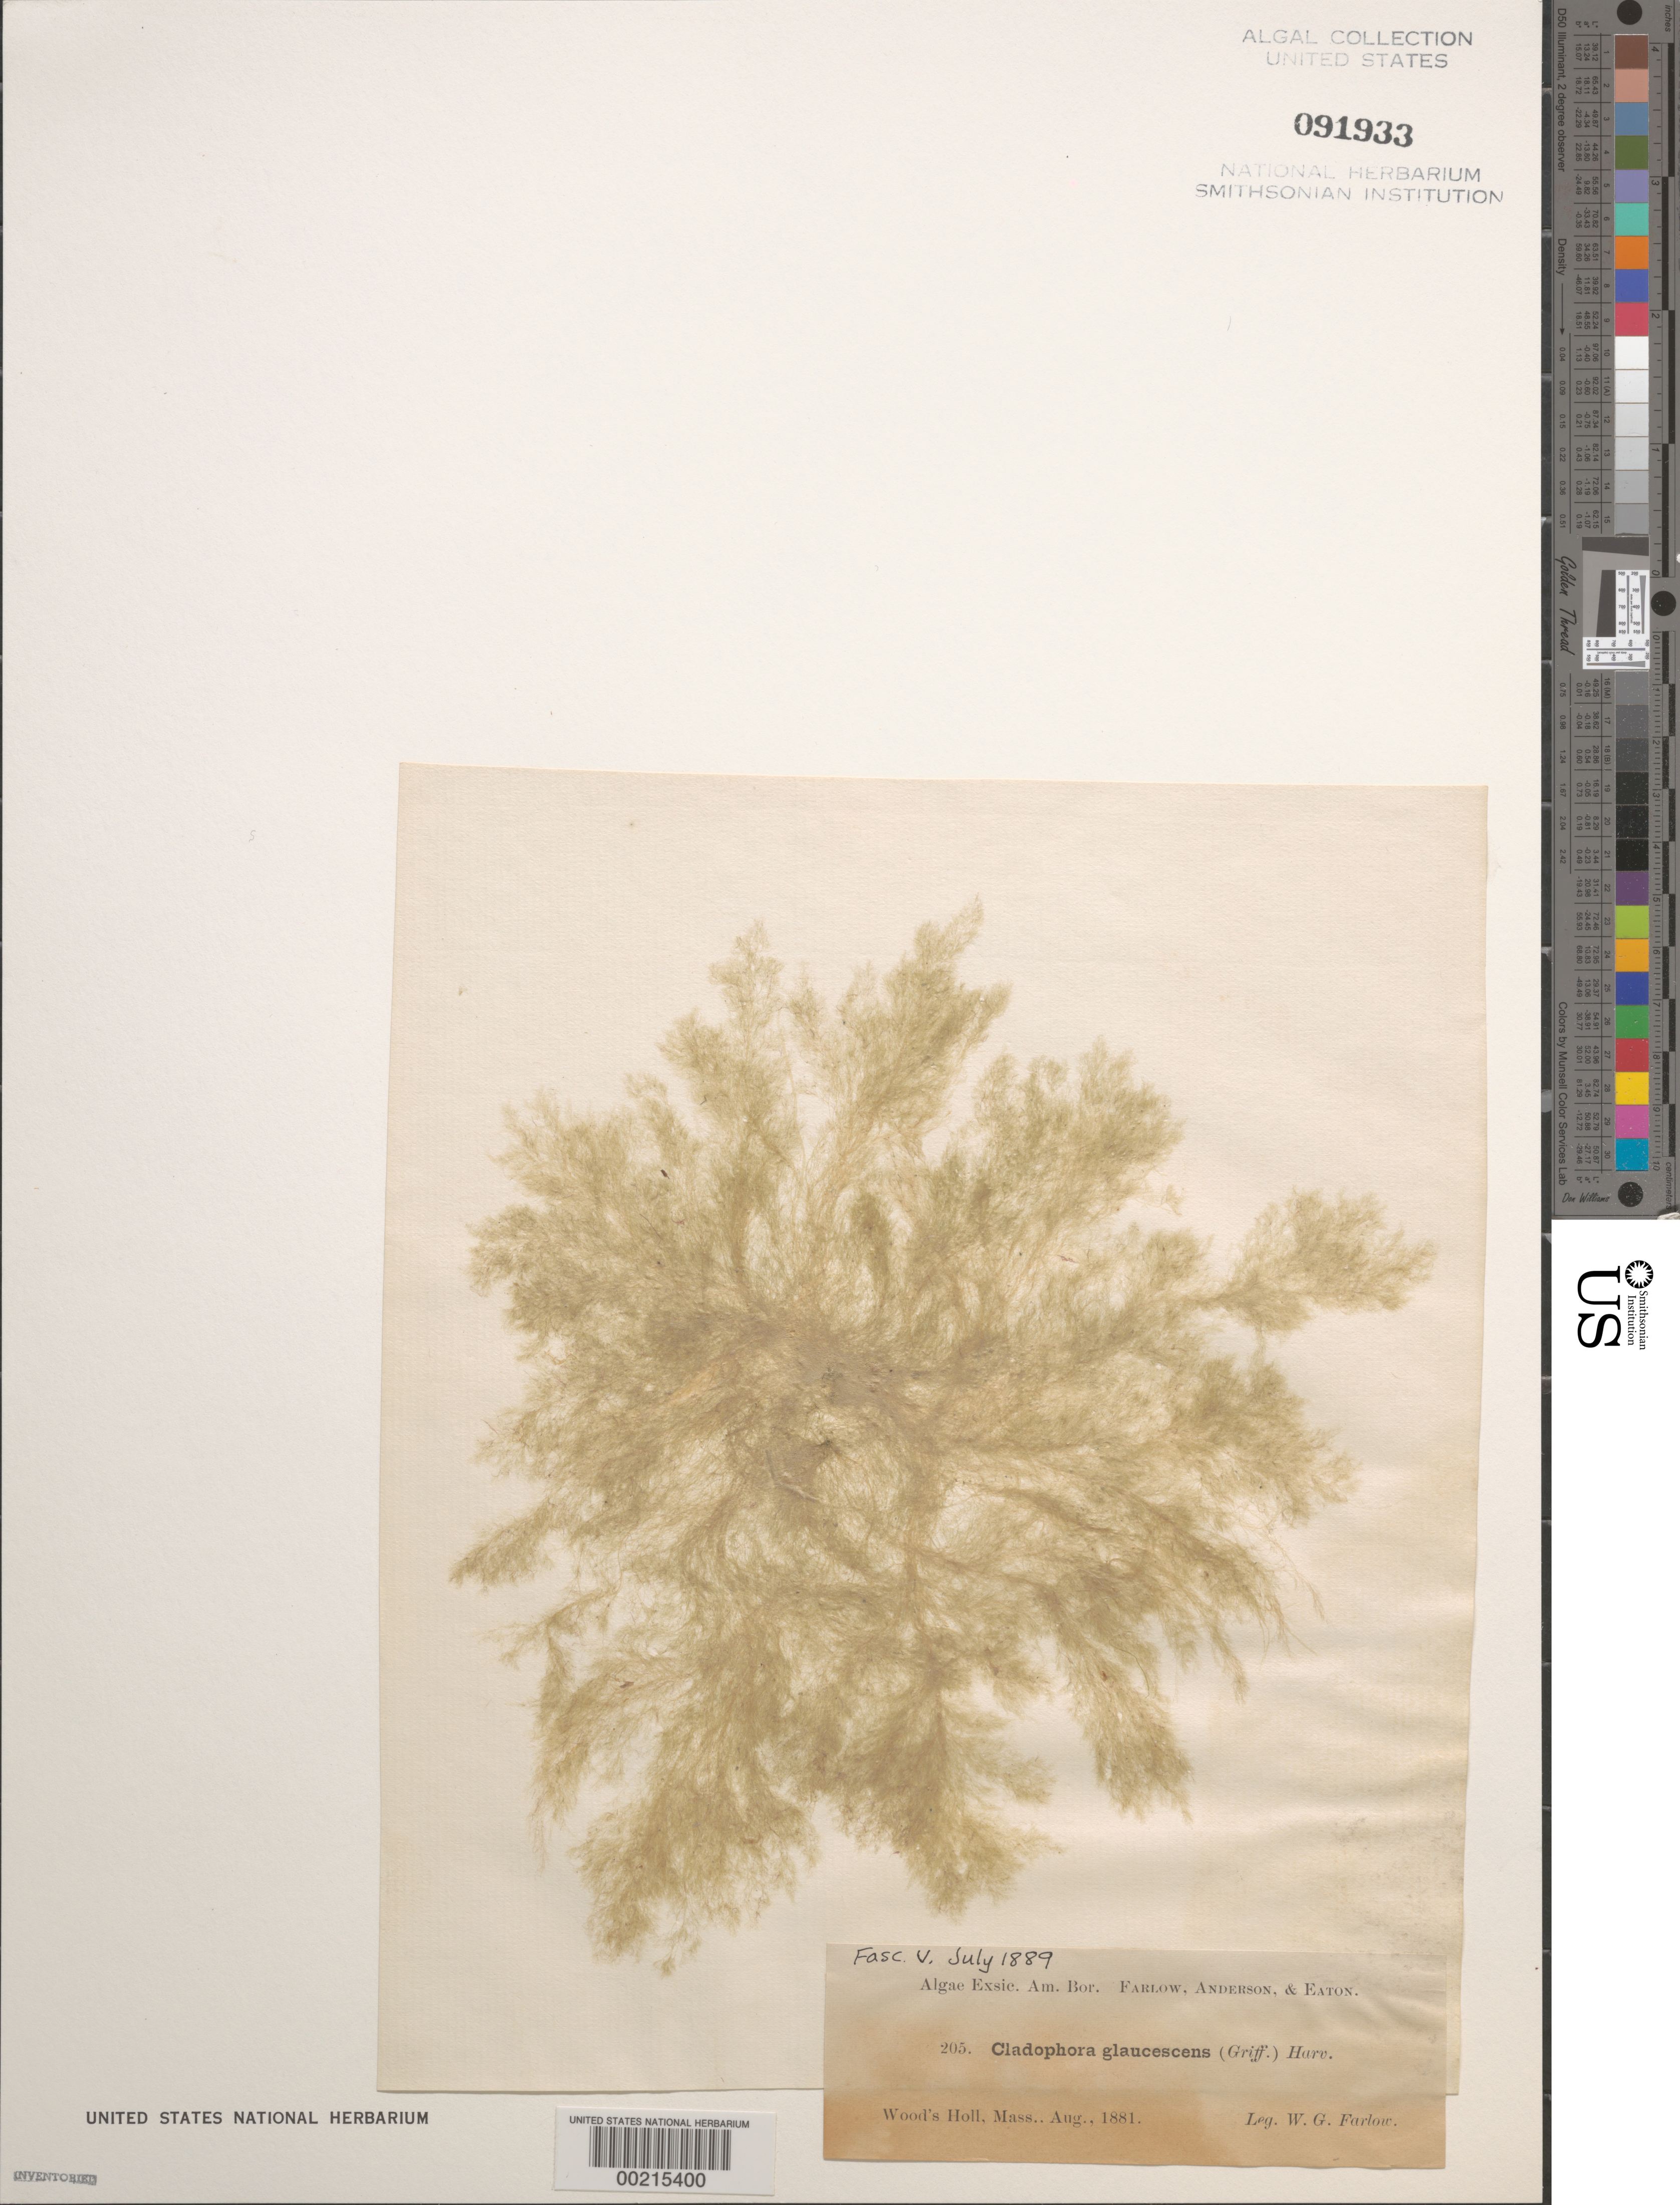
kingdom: Plantae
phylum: Chlorophyta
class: Ulvophyceae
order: Cladophorales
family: Cladophoraceae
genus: Cladophora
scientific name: Cladophora glaucescens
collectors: W. G. Farlow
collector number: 205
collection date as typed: Aug 1881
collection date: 1881-08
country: United States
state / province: Massachusetts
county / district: Barnstable County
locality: Woods Hole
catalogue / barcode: US 91933